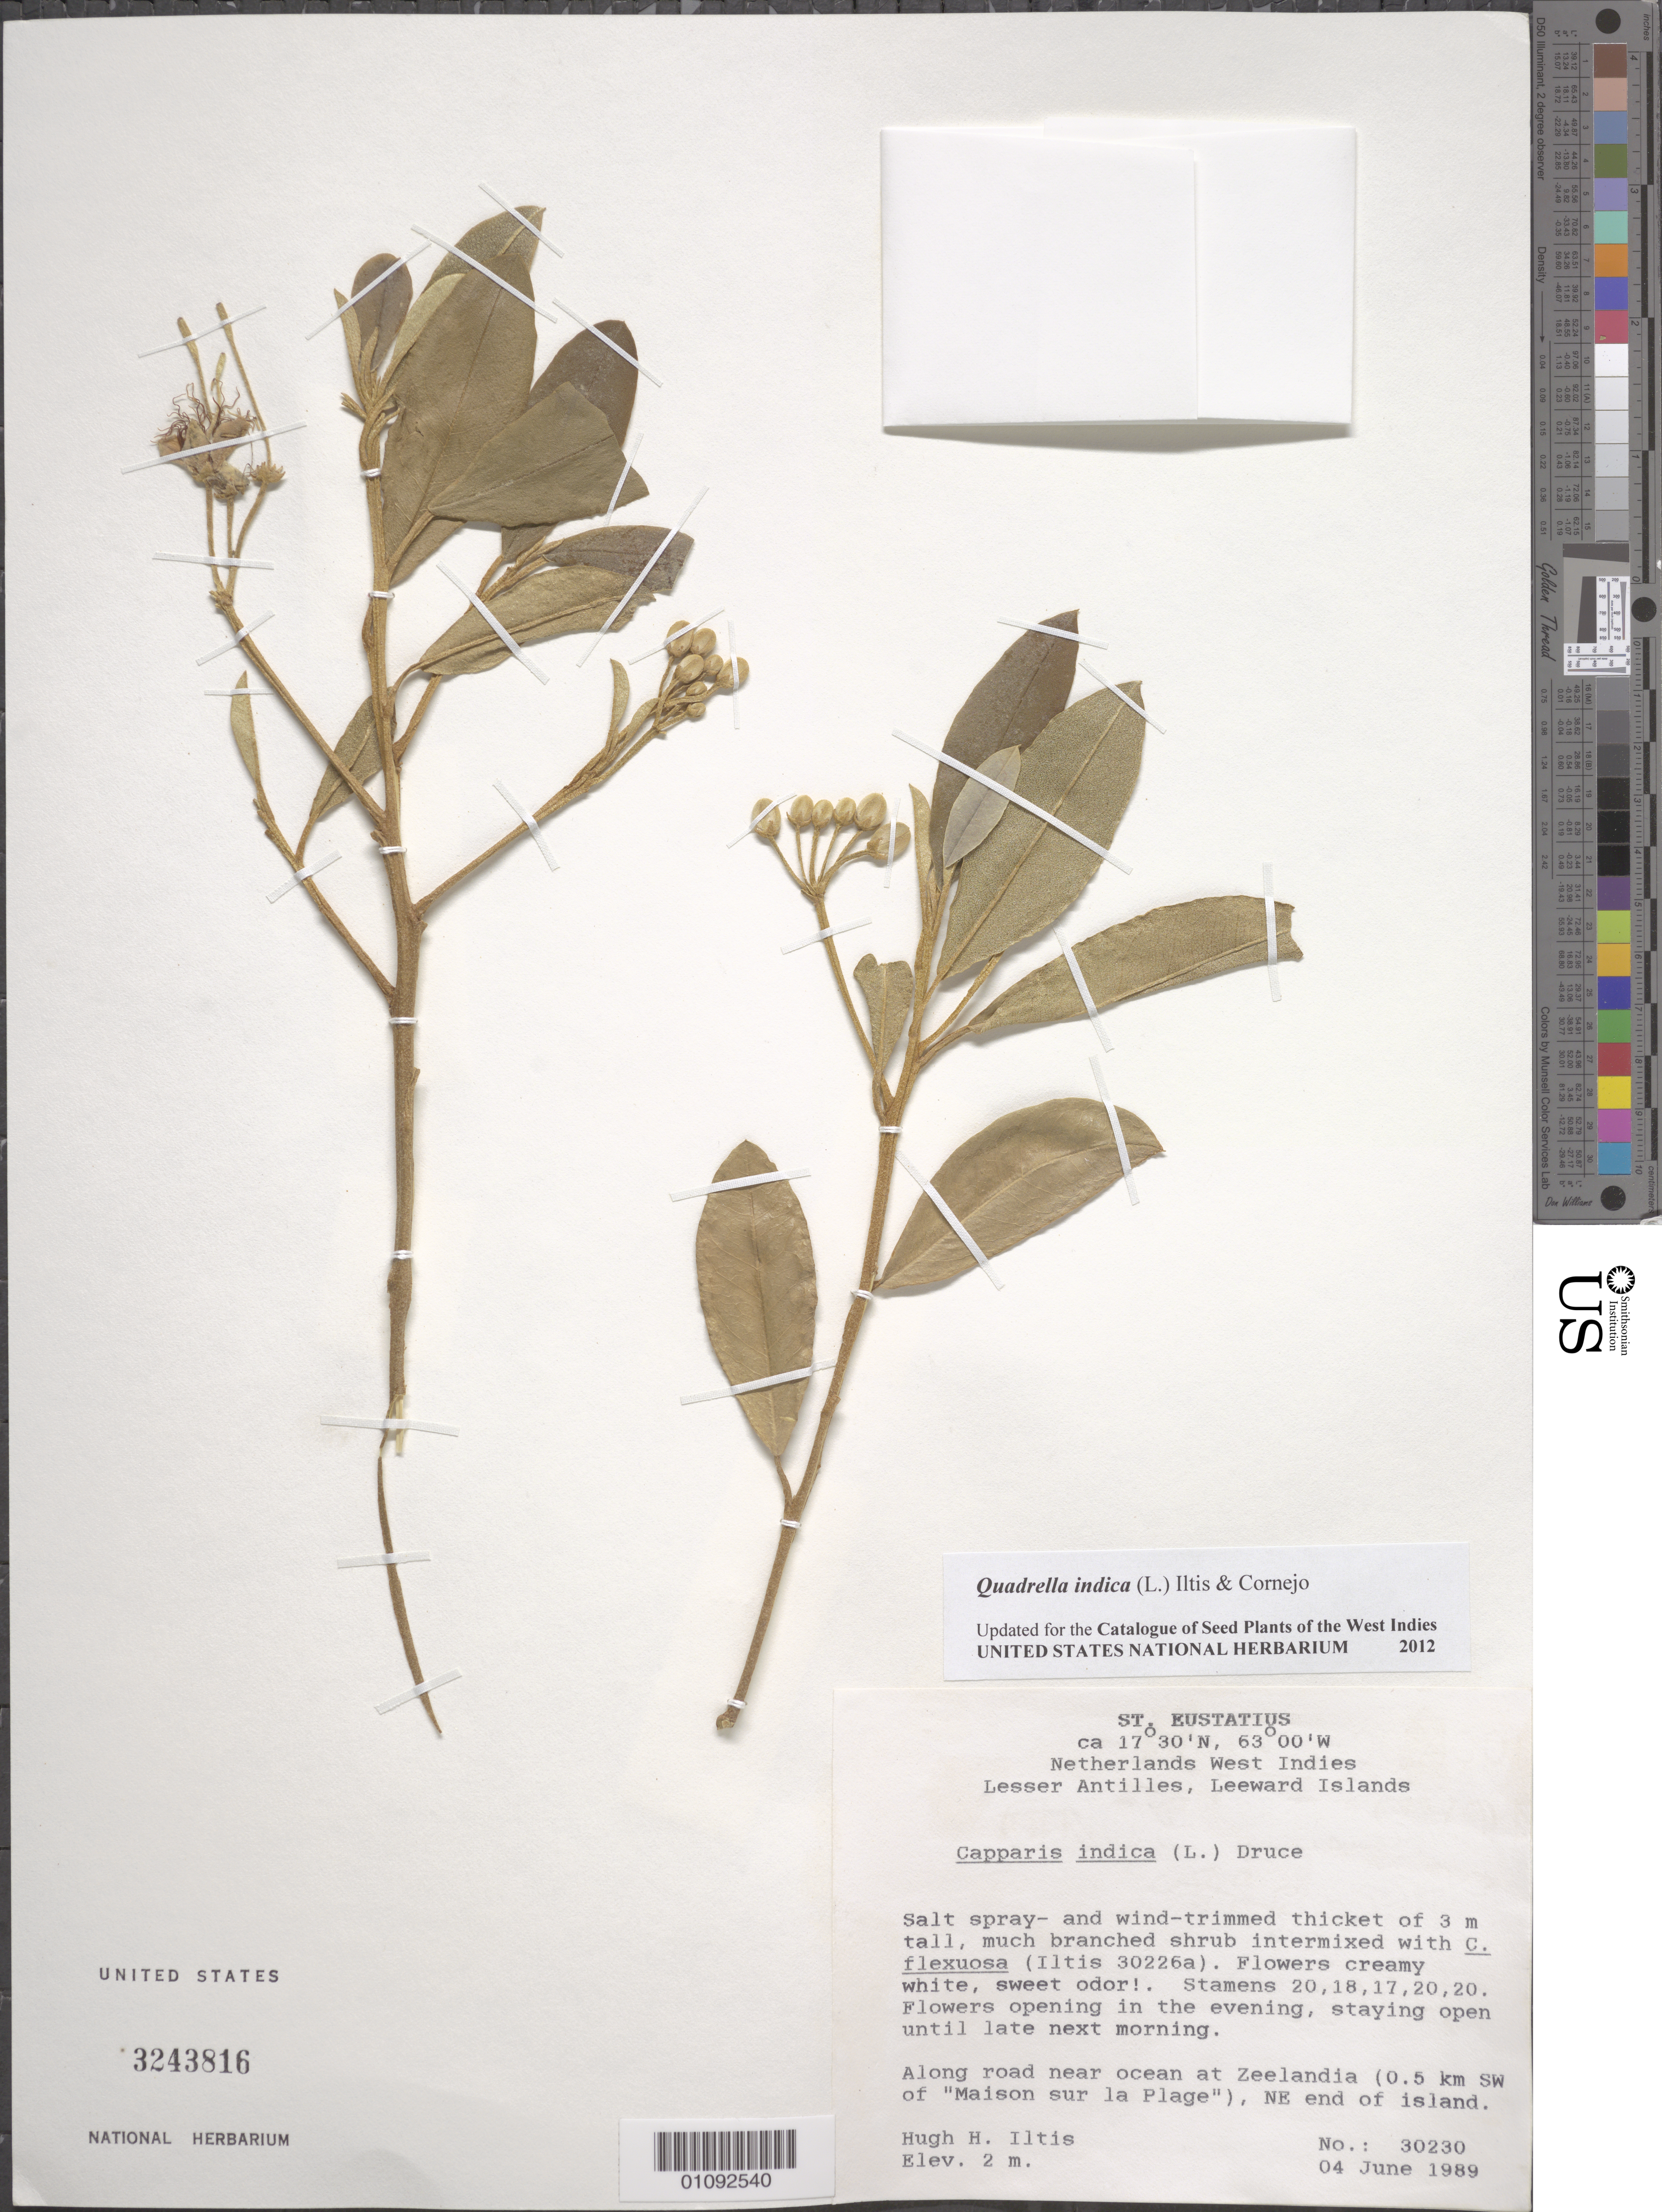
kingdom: Plantae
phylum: Tracheophyta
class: Magnoliopsida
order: Brassicales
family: Capparaceae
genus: Quadrella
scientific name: Quadrella indica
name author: (L.) Iltis & Cornejo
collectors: H. H. Iltis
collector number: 30230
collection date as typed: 04 Jun 1989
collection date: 1989-06-04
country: Netherlands Antilles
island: Sint Eustatius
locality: Along road near ocean at Zeelandia (0.5 km SW of "Maison sur la Plage"), NE end of island.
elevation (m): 2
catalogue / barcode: US 3243816